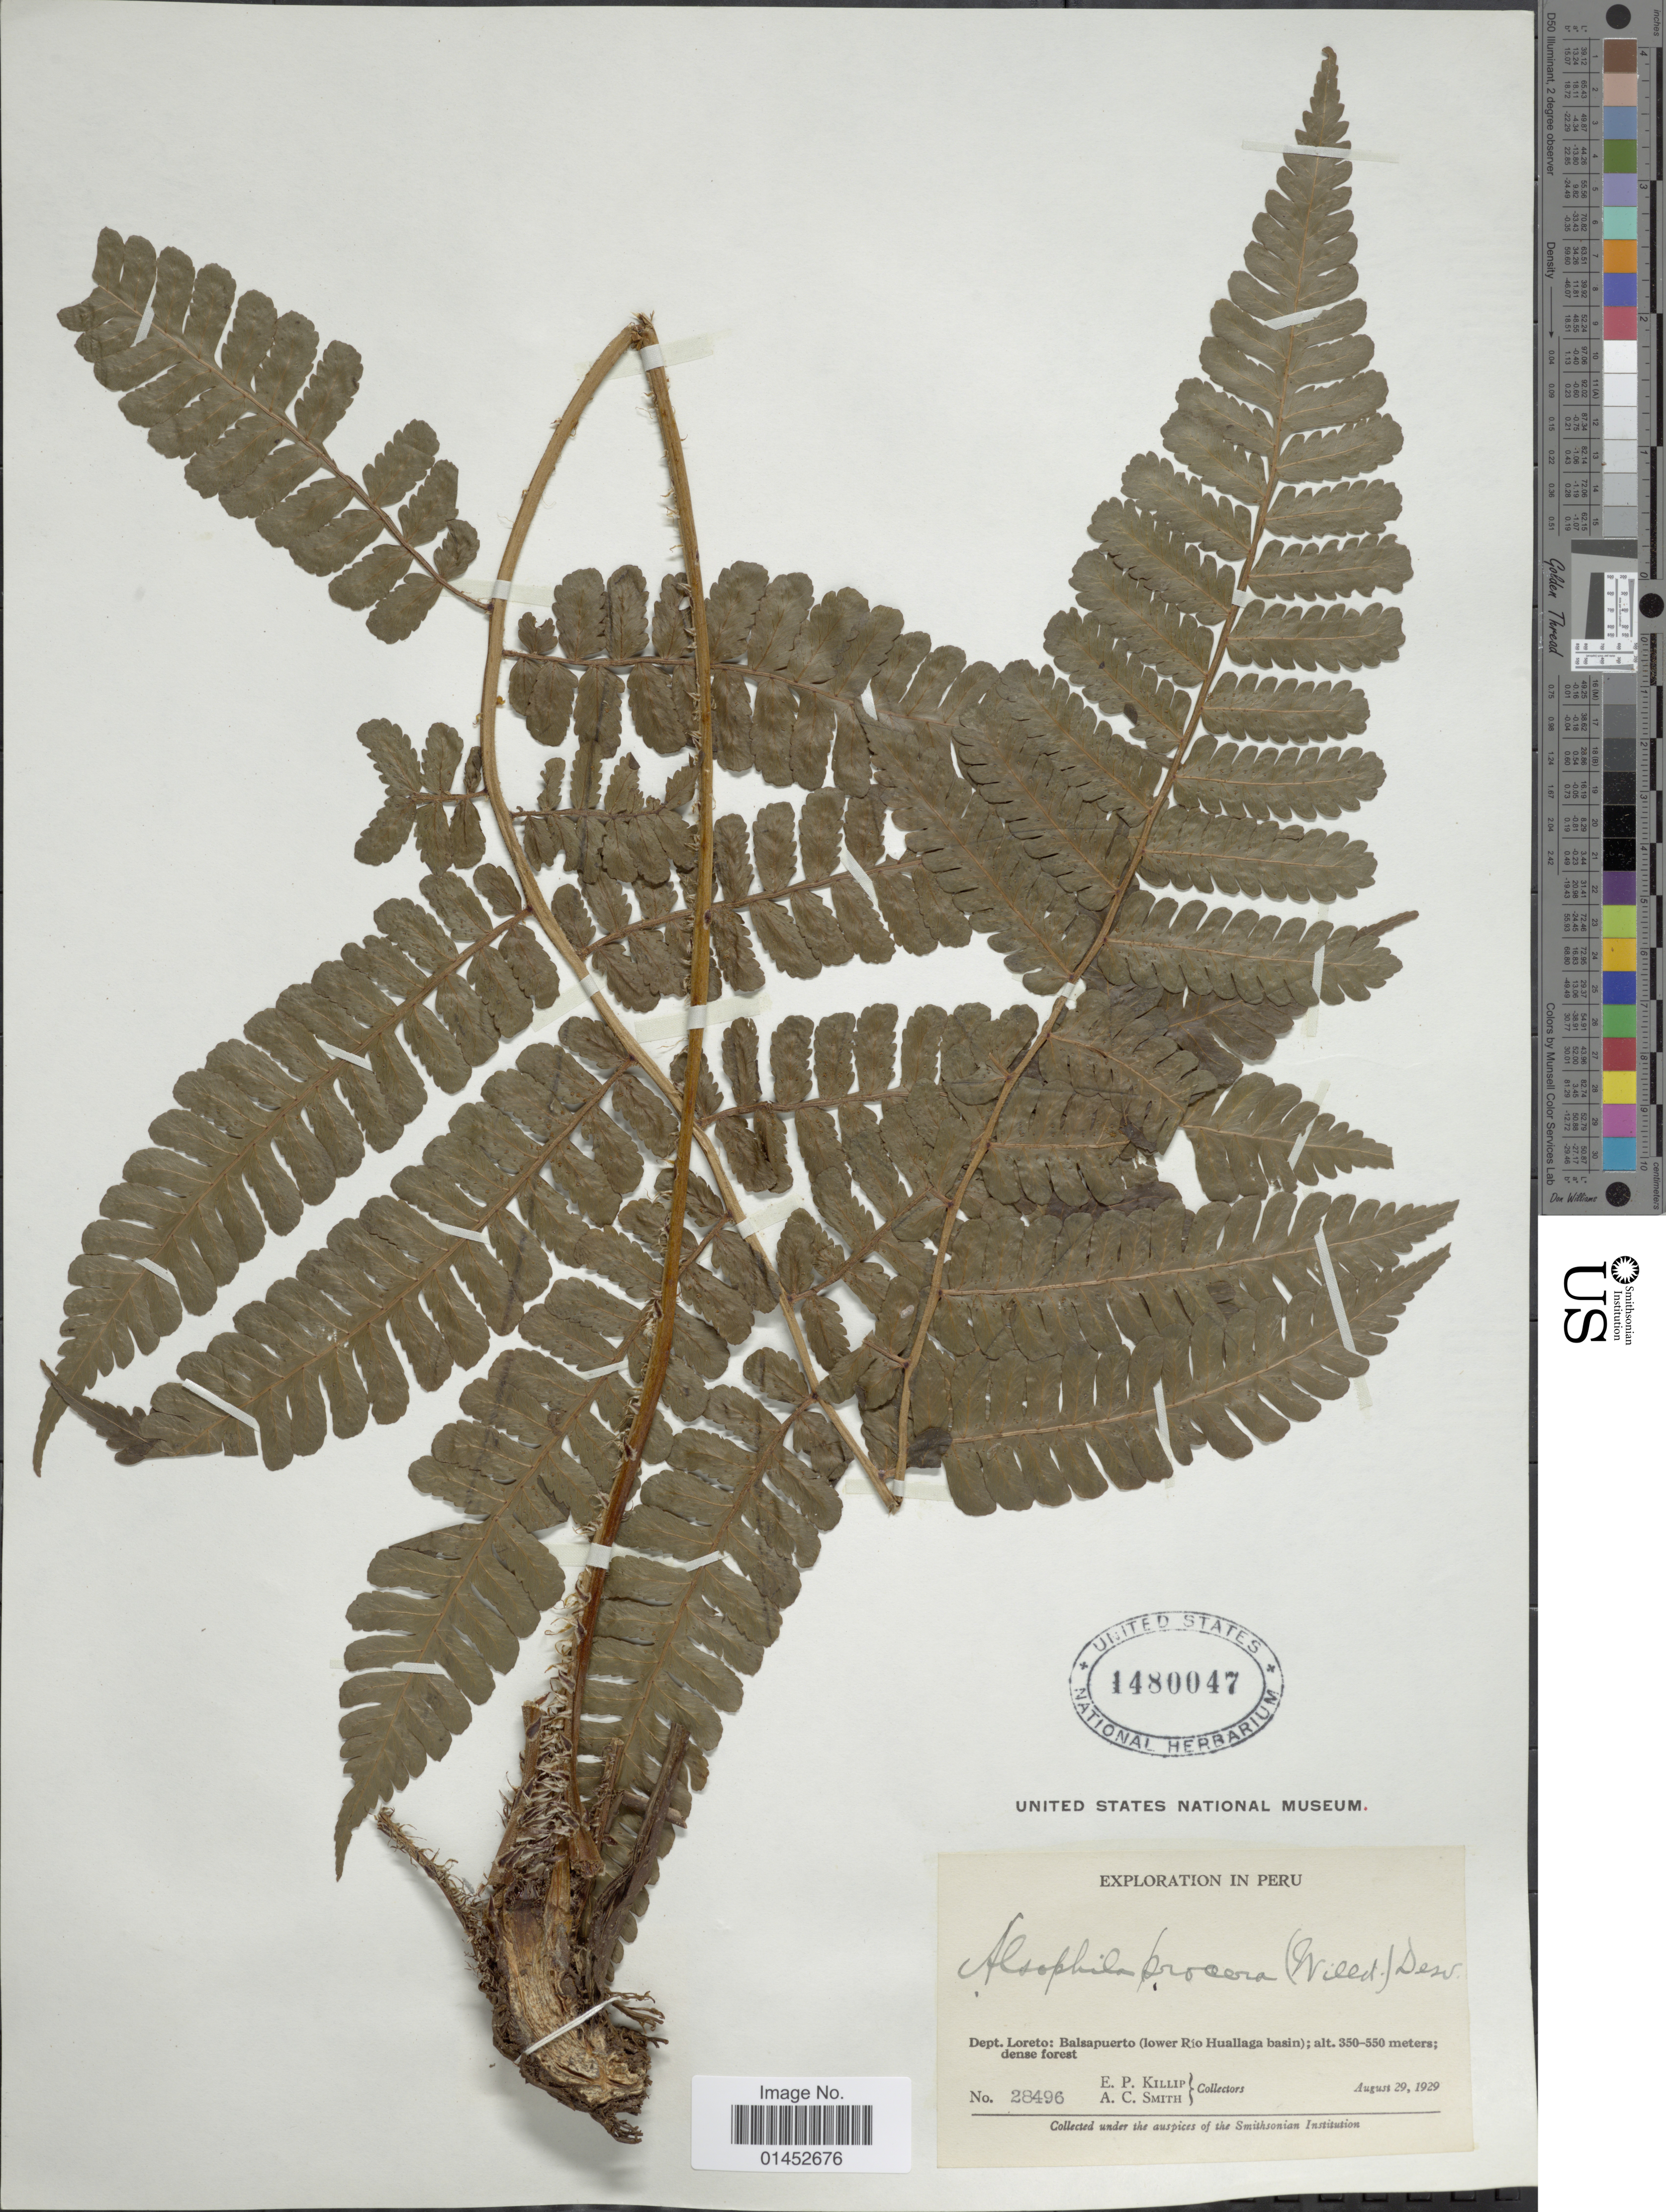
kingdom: Plantae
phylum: Tracheophyta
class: Polypodiopsida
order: Cyatheales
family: Cyatheaceae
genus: Cyathea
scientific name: Cyathea pungens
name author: (Willd.) Domin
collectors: E. P. Killip & A. C. Smith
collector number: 28496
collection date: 1929-08-29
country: Peru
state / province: Loreto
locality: Dept. Loreto: Ba;sapuerto (lower Río Huallaga basin)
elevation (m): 350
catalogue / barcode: US 1480047